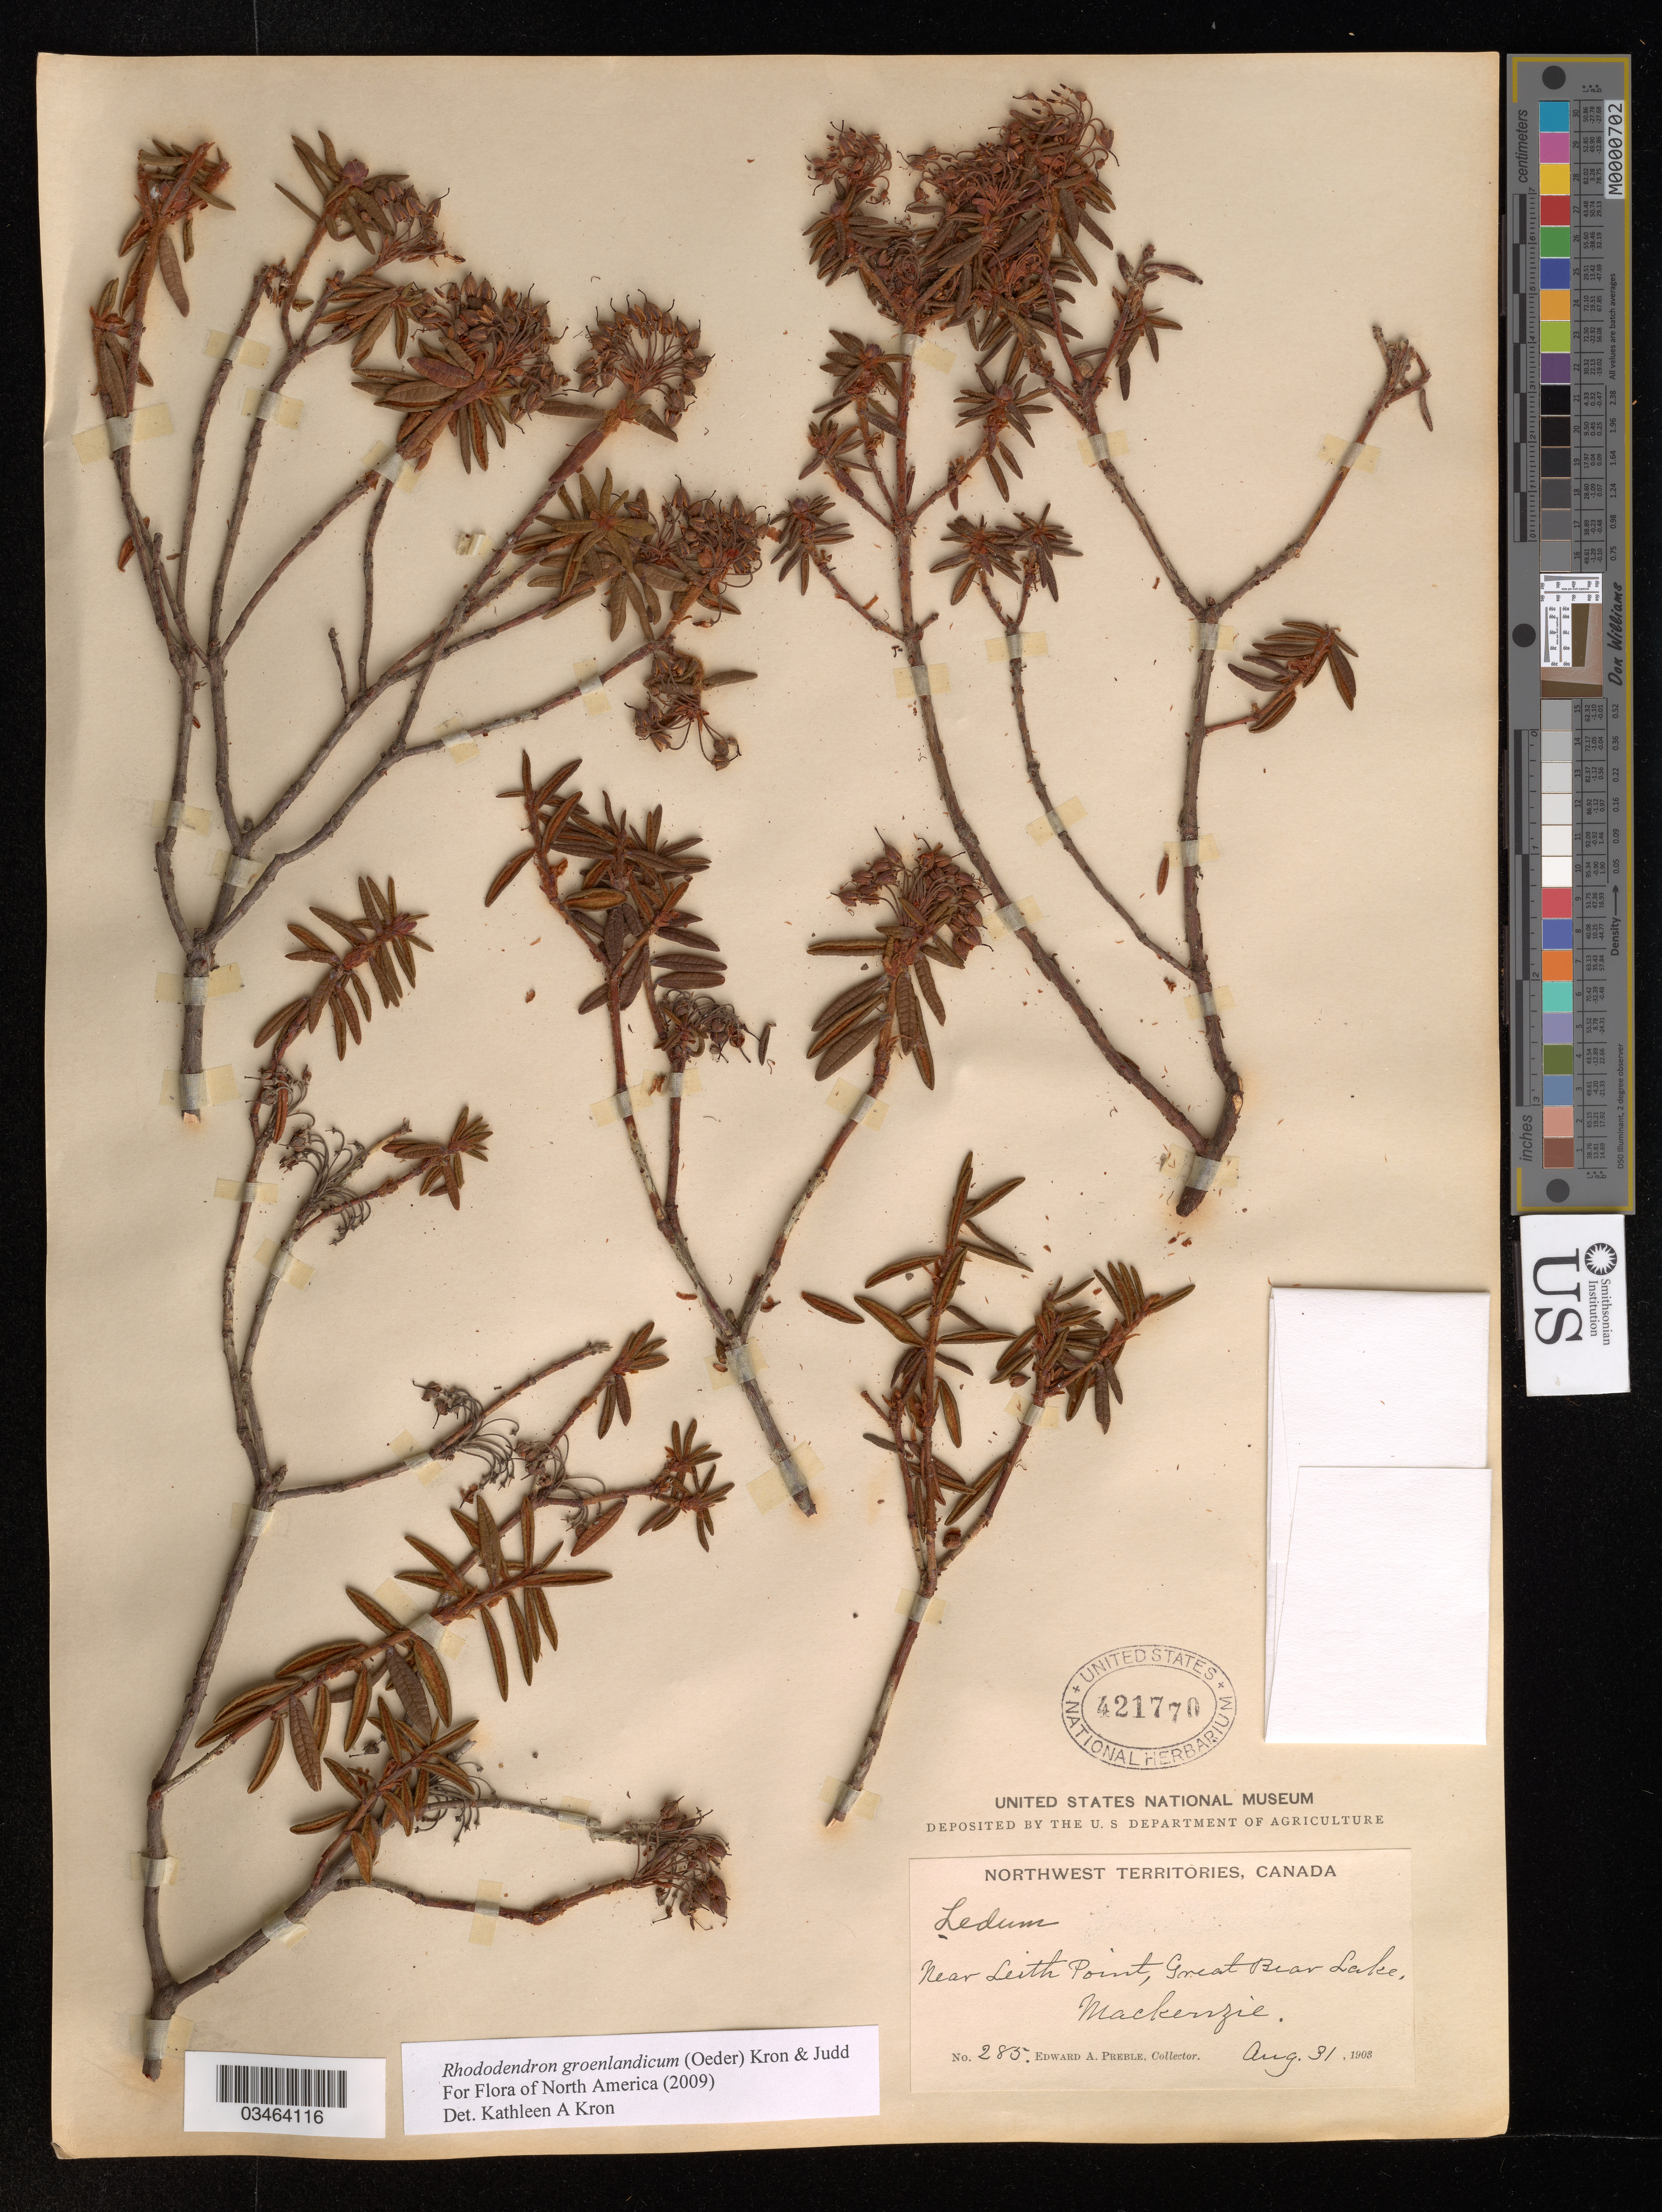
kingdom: Plantae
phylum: Tracheophyta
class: Magnoliopsida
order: Ericales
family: Ericaceae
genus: Rhododendron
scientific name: Rhododendron groenlandicum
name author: (Oeder) Kron & Judd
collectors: E. Preble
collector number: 285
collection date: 1903-08-31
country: Canada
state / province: Northwest Territories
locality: Near Leith Point, Great Bear Lake, Mackenzie.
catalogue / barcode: US 421770